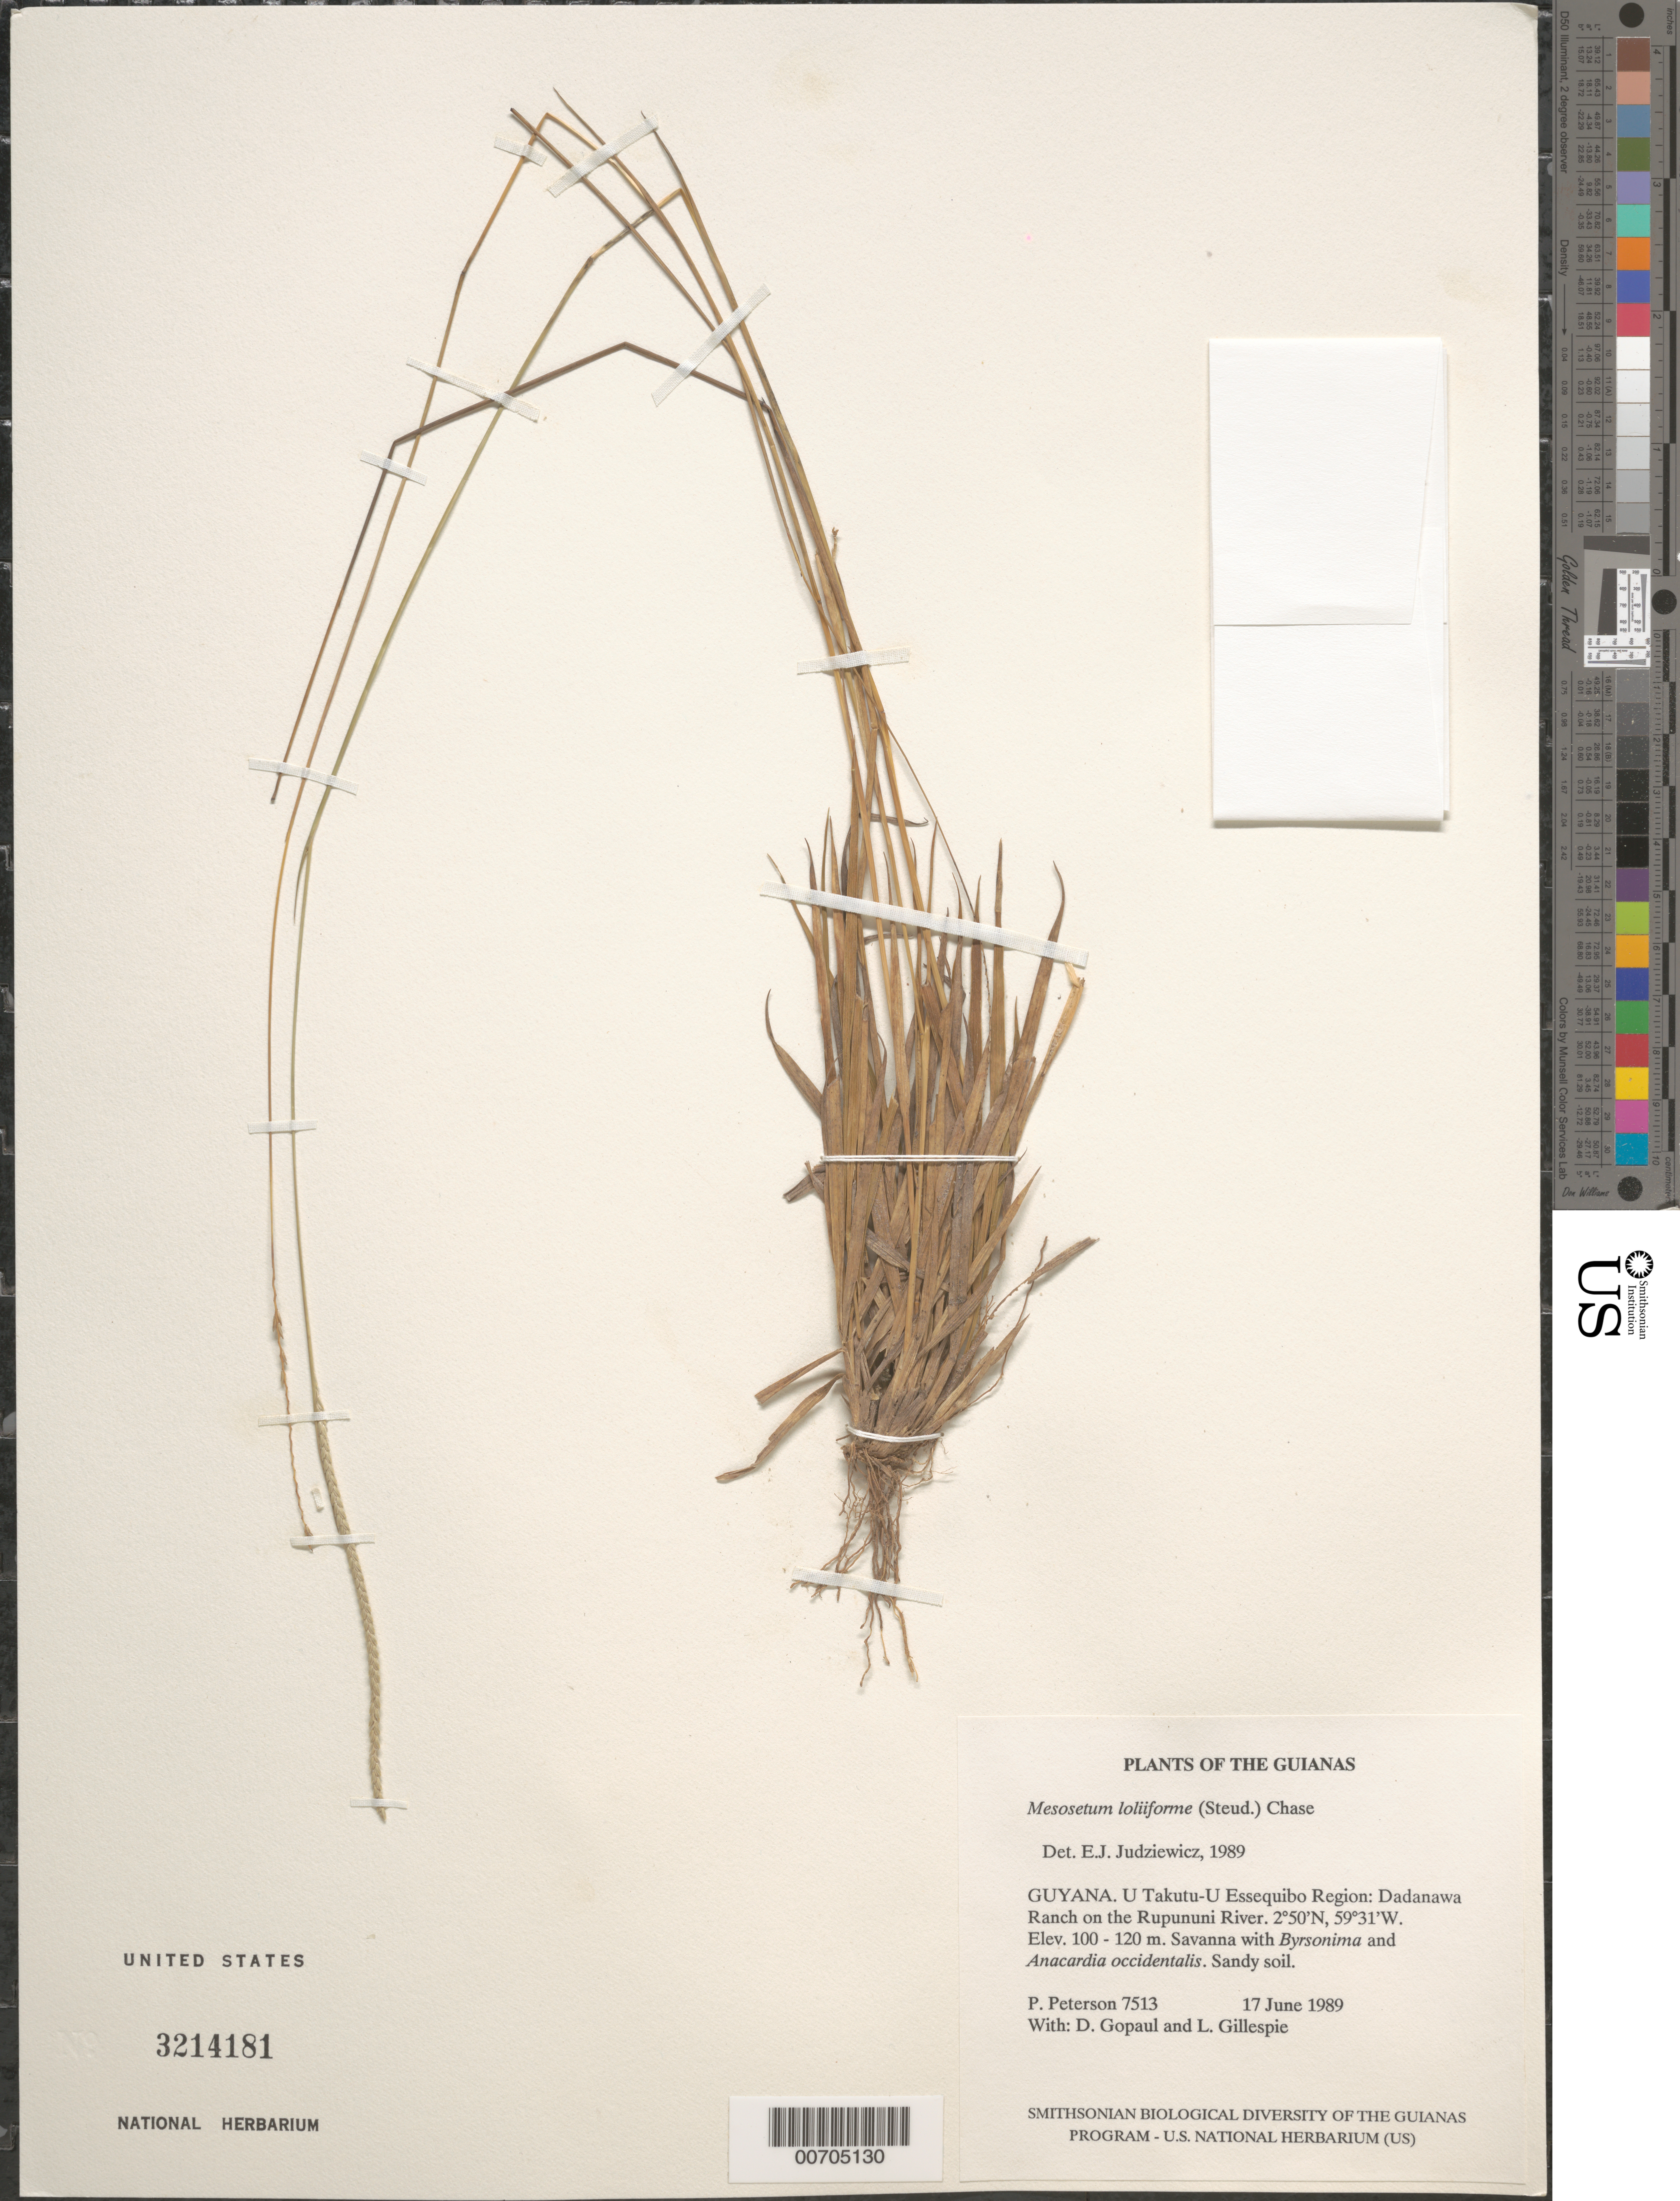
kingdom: Plantae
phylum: Tracheophyta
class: Liliopsida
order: Poales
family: Poaceae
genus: Mesosetum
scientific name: Mesosetum loliiforme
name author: (Hochst. ex Steud.) Chase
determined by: Judziewicz, E. J.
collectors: P. M. Peterson, D. Gopaul & L. J. Gillespie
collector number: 7513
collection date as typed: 17 June 1989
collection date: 1989-06-17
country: Guyana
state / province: U. Takutu-U. Essequibo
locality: Dadanawa Ranch on the Rupununi River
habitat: Savanna with Byrsonima and Anacardium occidentale. Sandy soil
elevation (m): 100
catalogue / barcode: US 3214181